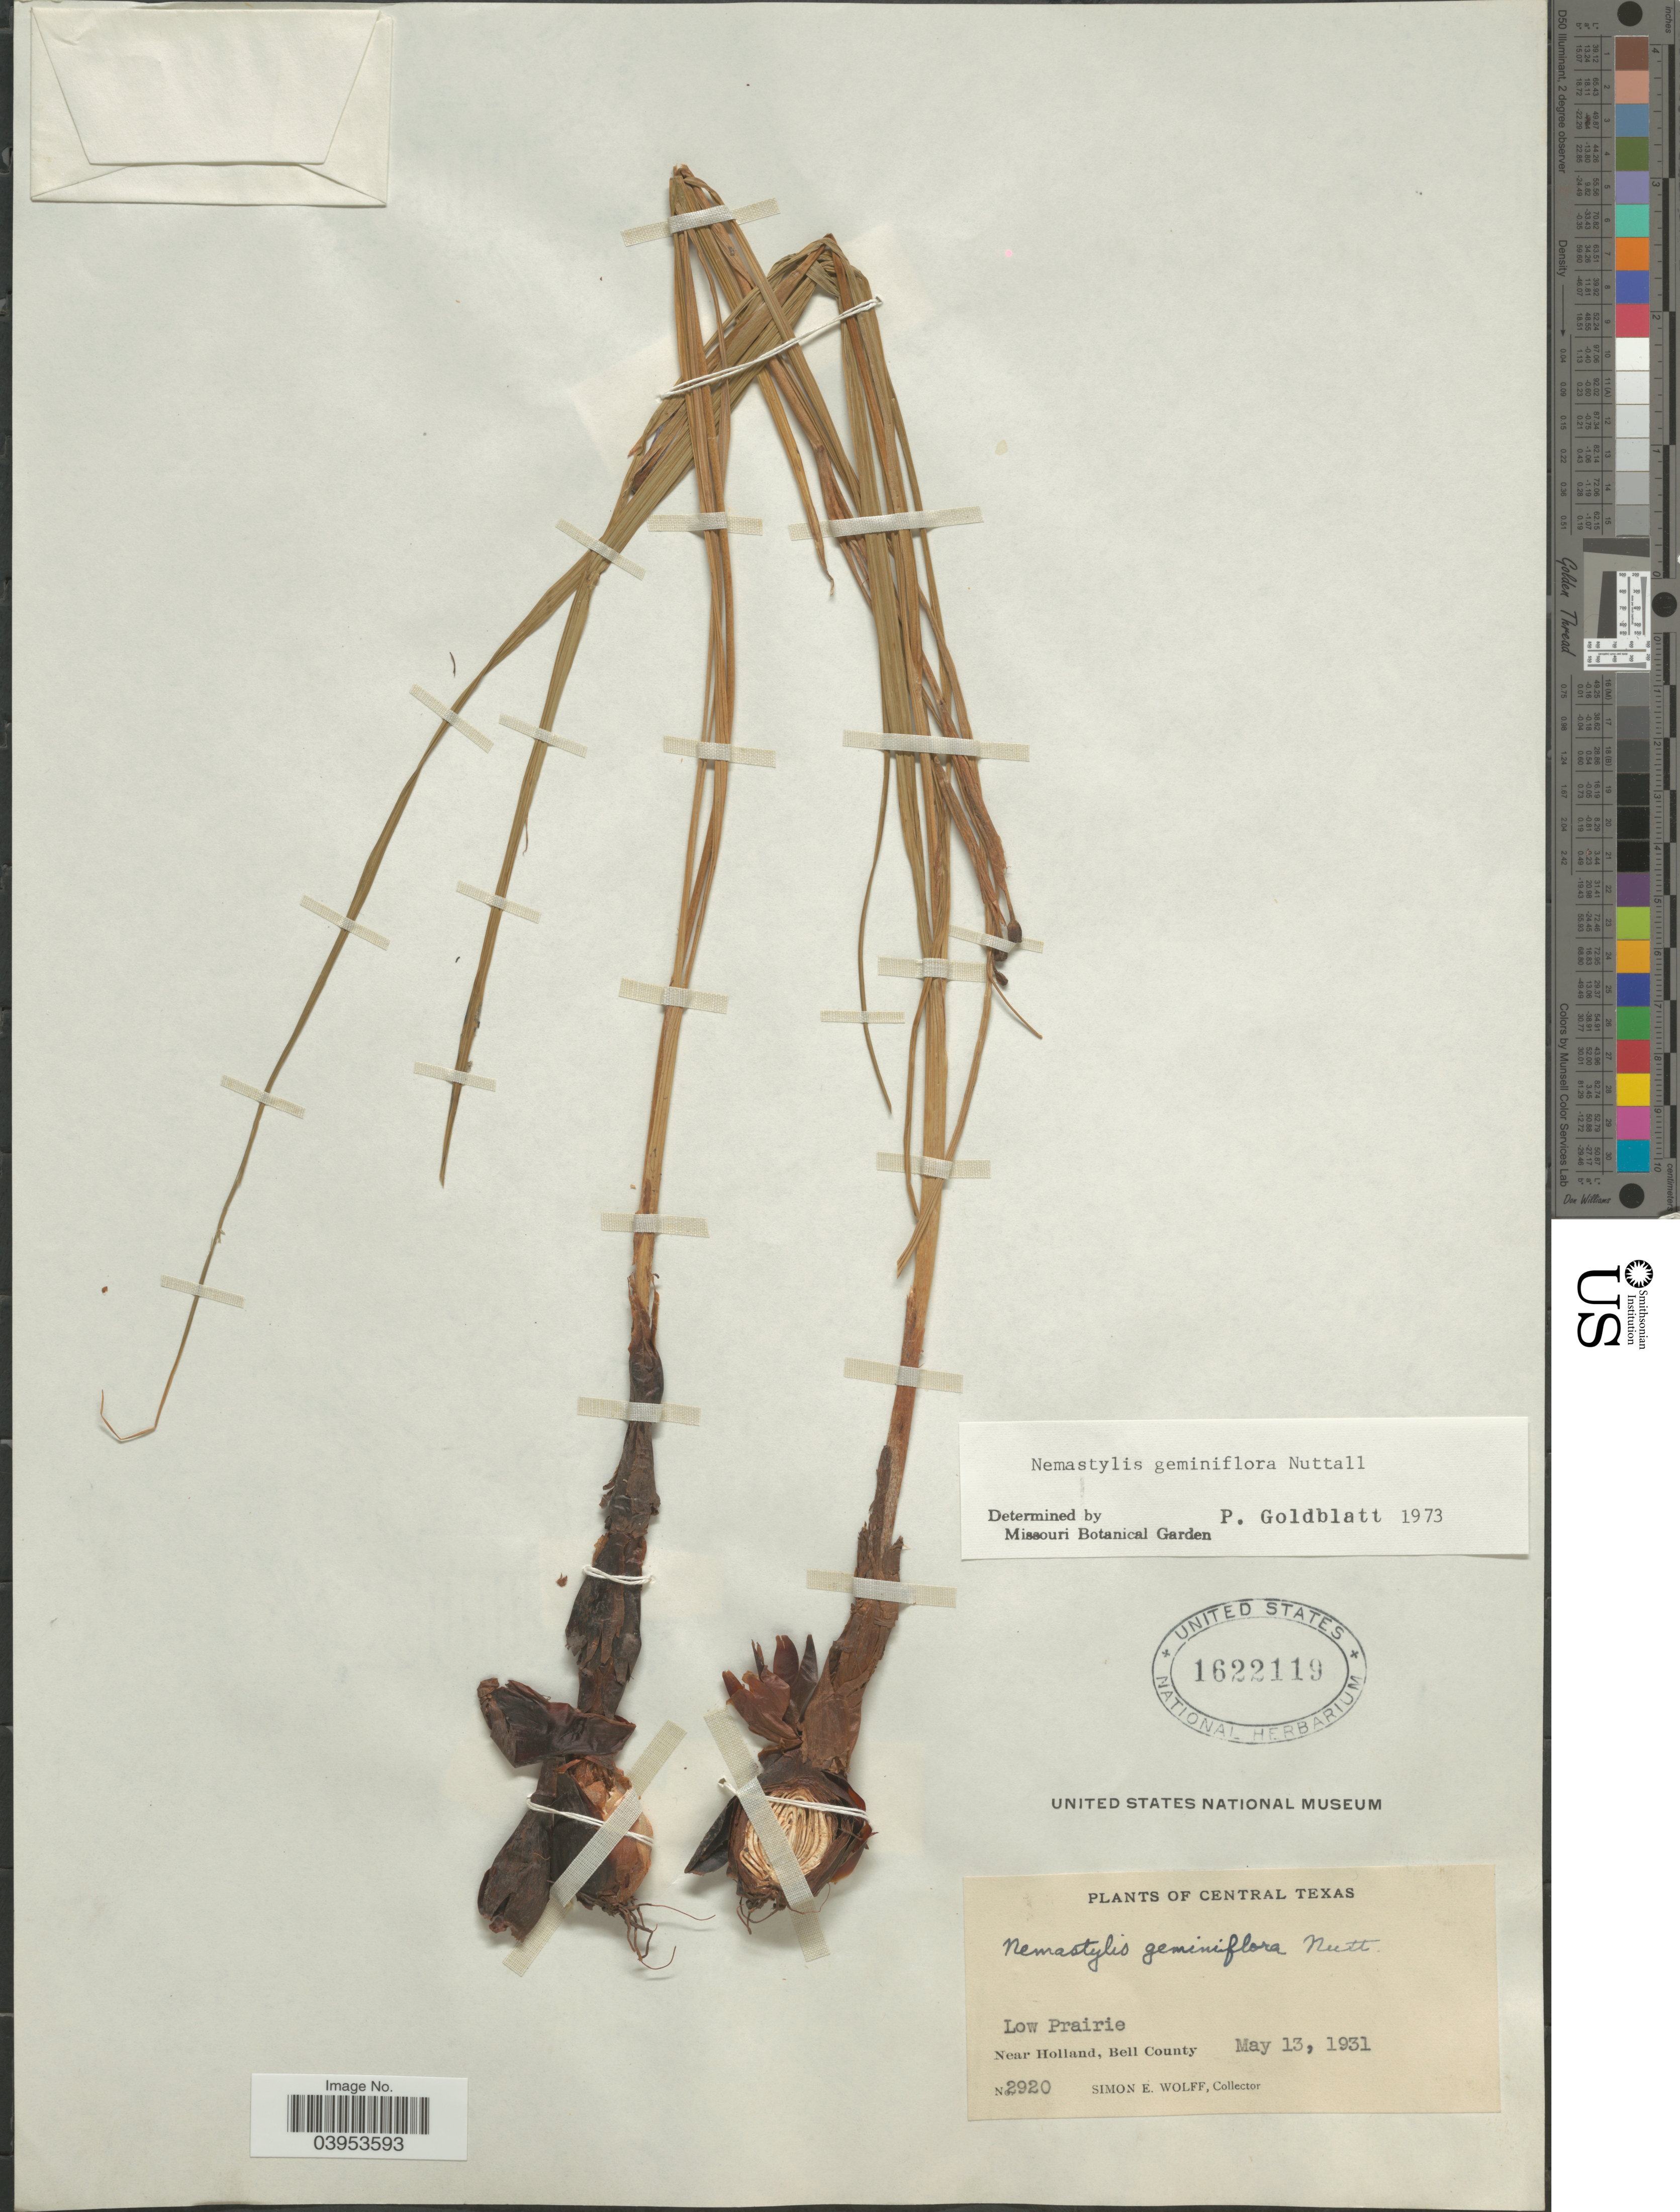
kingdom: Plantae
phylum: Tracheophyta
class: Liliopsida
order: Asparagales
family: Iridaceae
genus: Nemastylis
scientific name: Nemastylis geminiflora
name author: Nutt.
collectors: S. E. Wolff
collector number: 2920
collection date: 1931-05-13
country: United States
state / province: Texas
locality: Central Texas. Low Prairie. Near Holland, Bell County.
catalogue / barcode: US 1622119